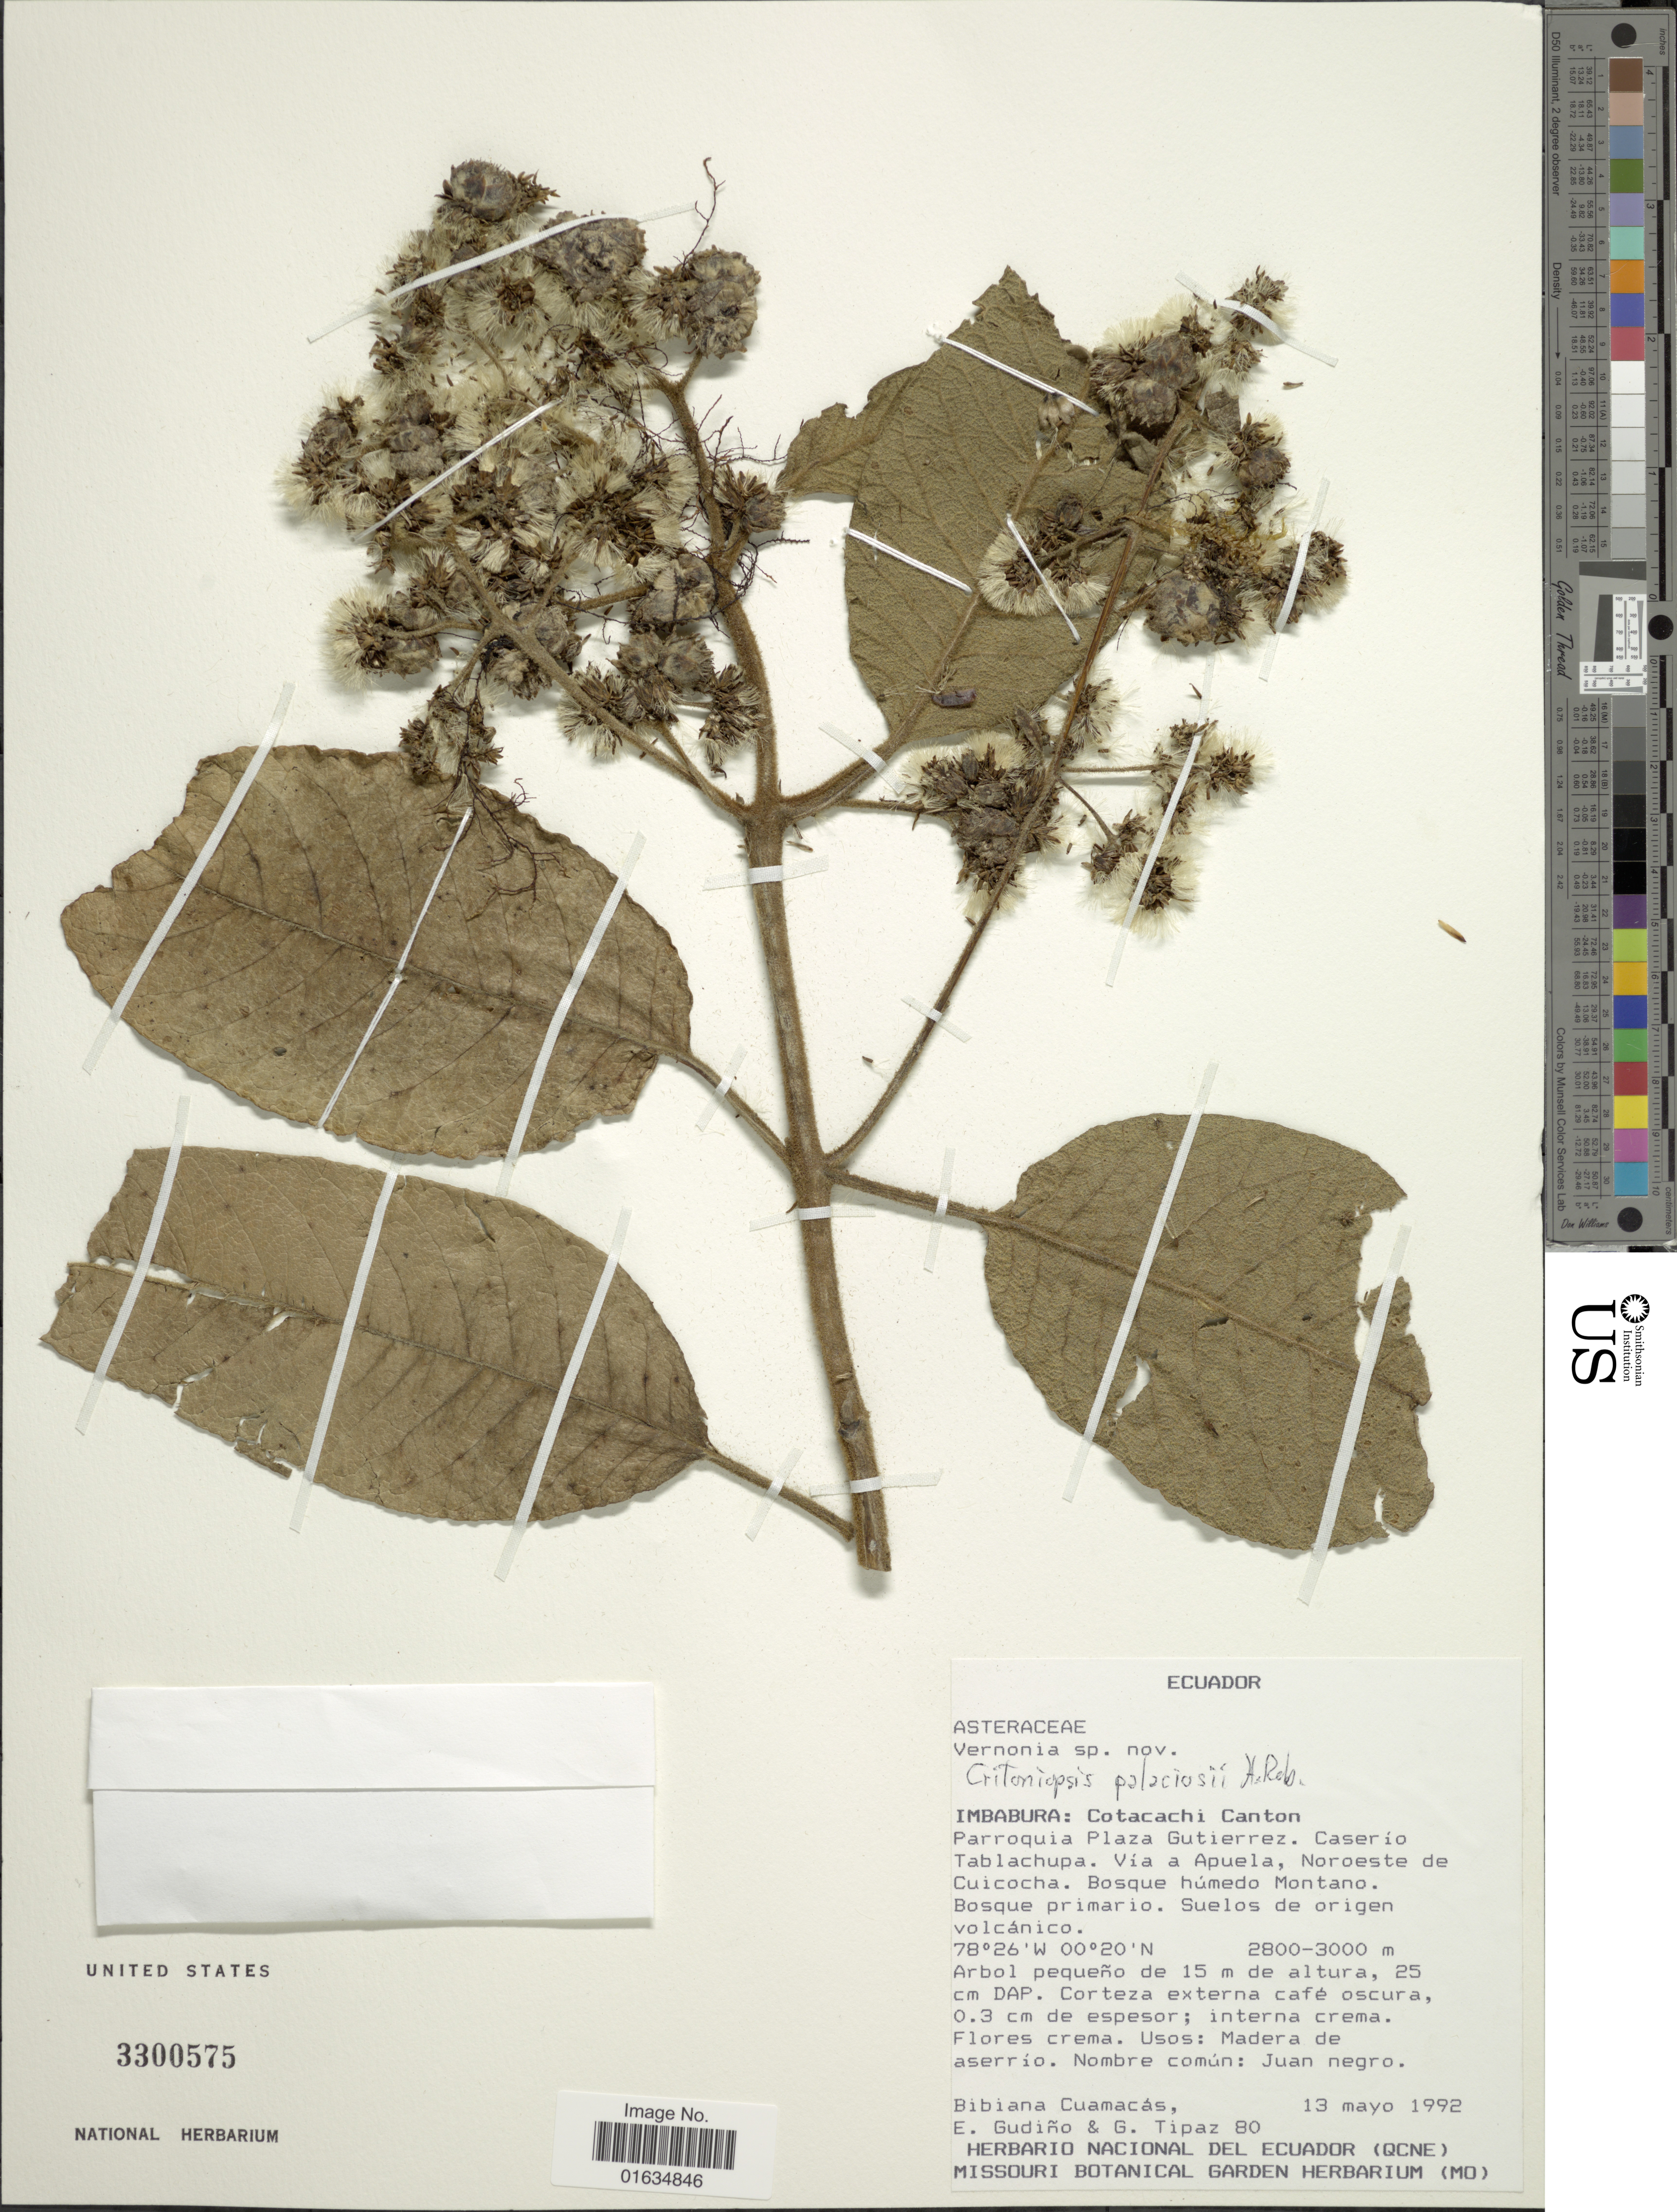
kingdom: Plantae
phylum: Tracheophyta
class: Magnoliopsida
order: Asterales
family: Asteraceae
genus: Critoniopsis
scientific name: Critoniopsis palaciosii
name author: H. Rob.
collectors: B. Cuamacas, E. Gudiño & G. Tipaz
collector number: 80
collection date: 1992-05-13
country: Ecuador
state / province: Imbabura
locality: Imbabura, Cotacachi, Parroquia Plaza Gutierrez, Caserio Tablachupa, via a Apuela, Noroeste de Cuicocha, Bosque humedo Montano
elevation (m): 2800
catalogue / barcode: US 3300575